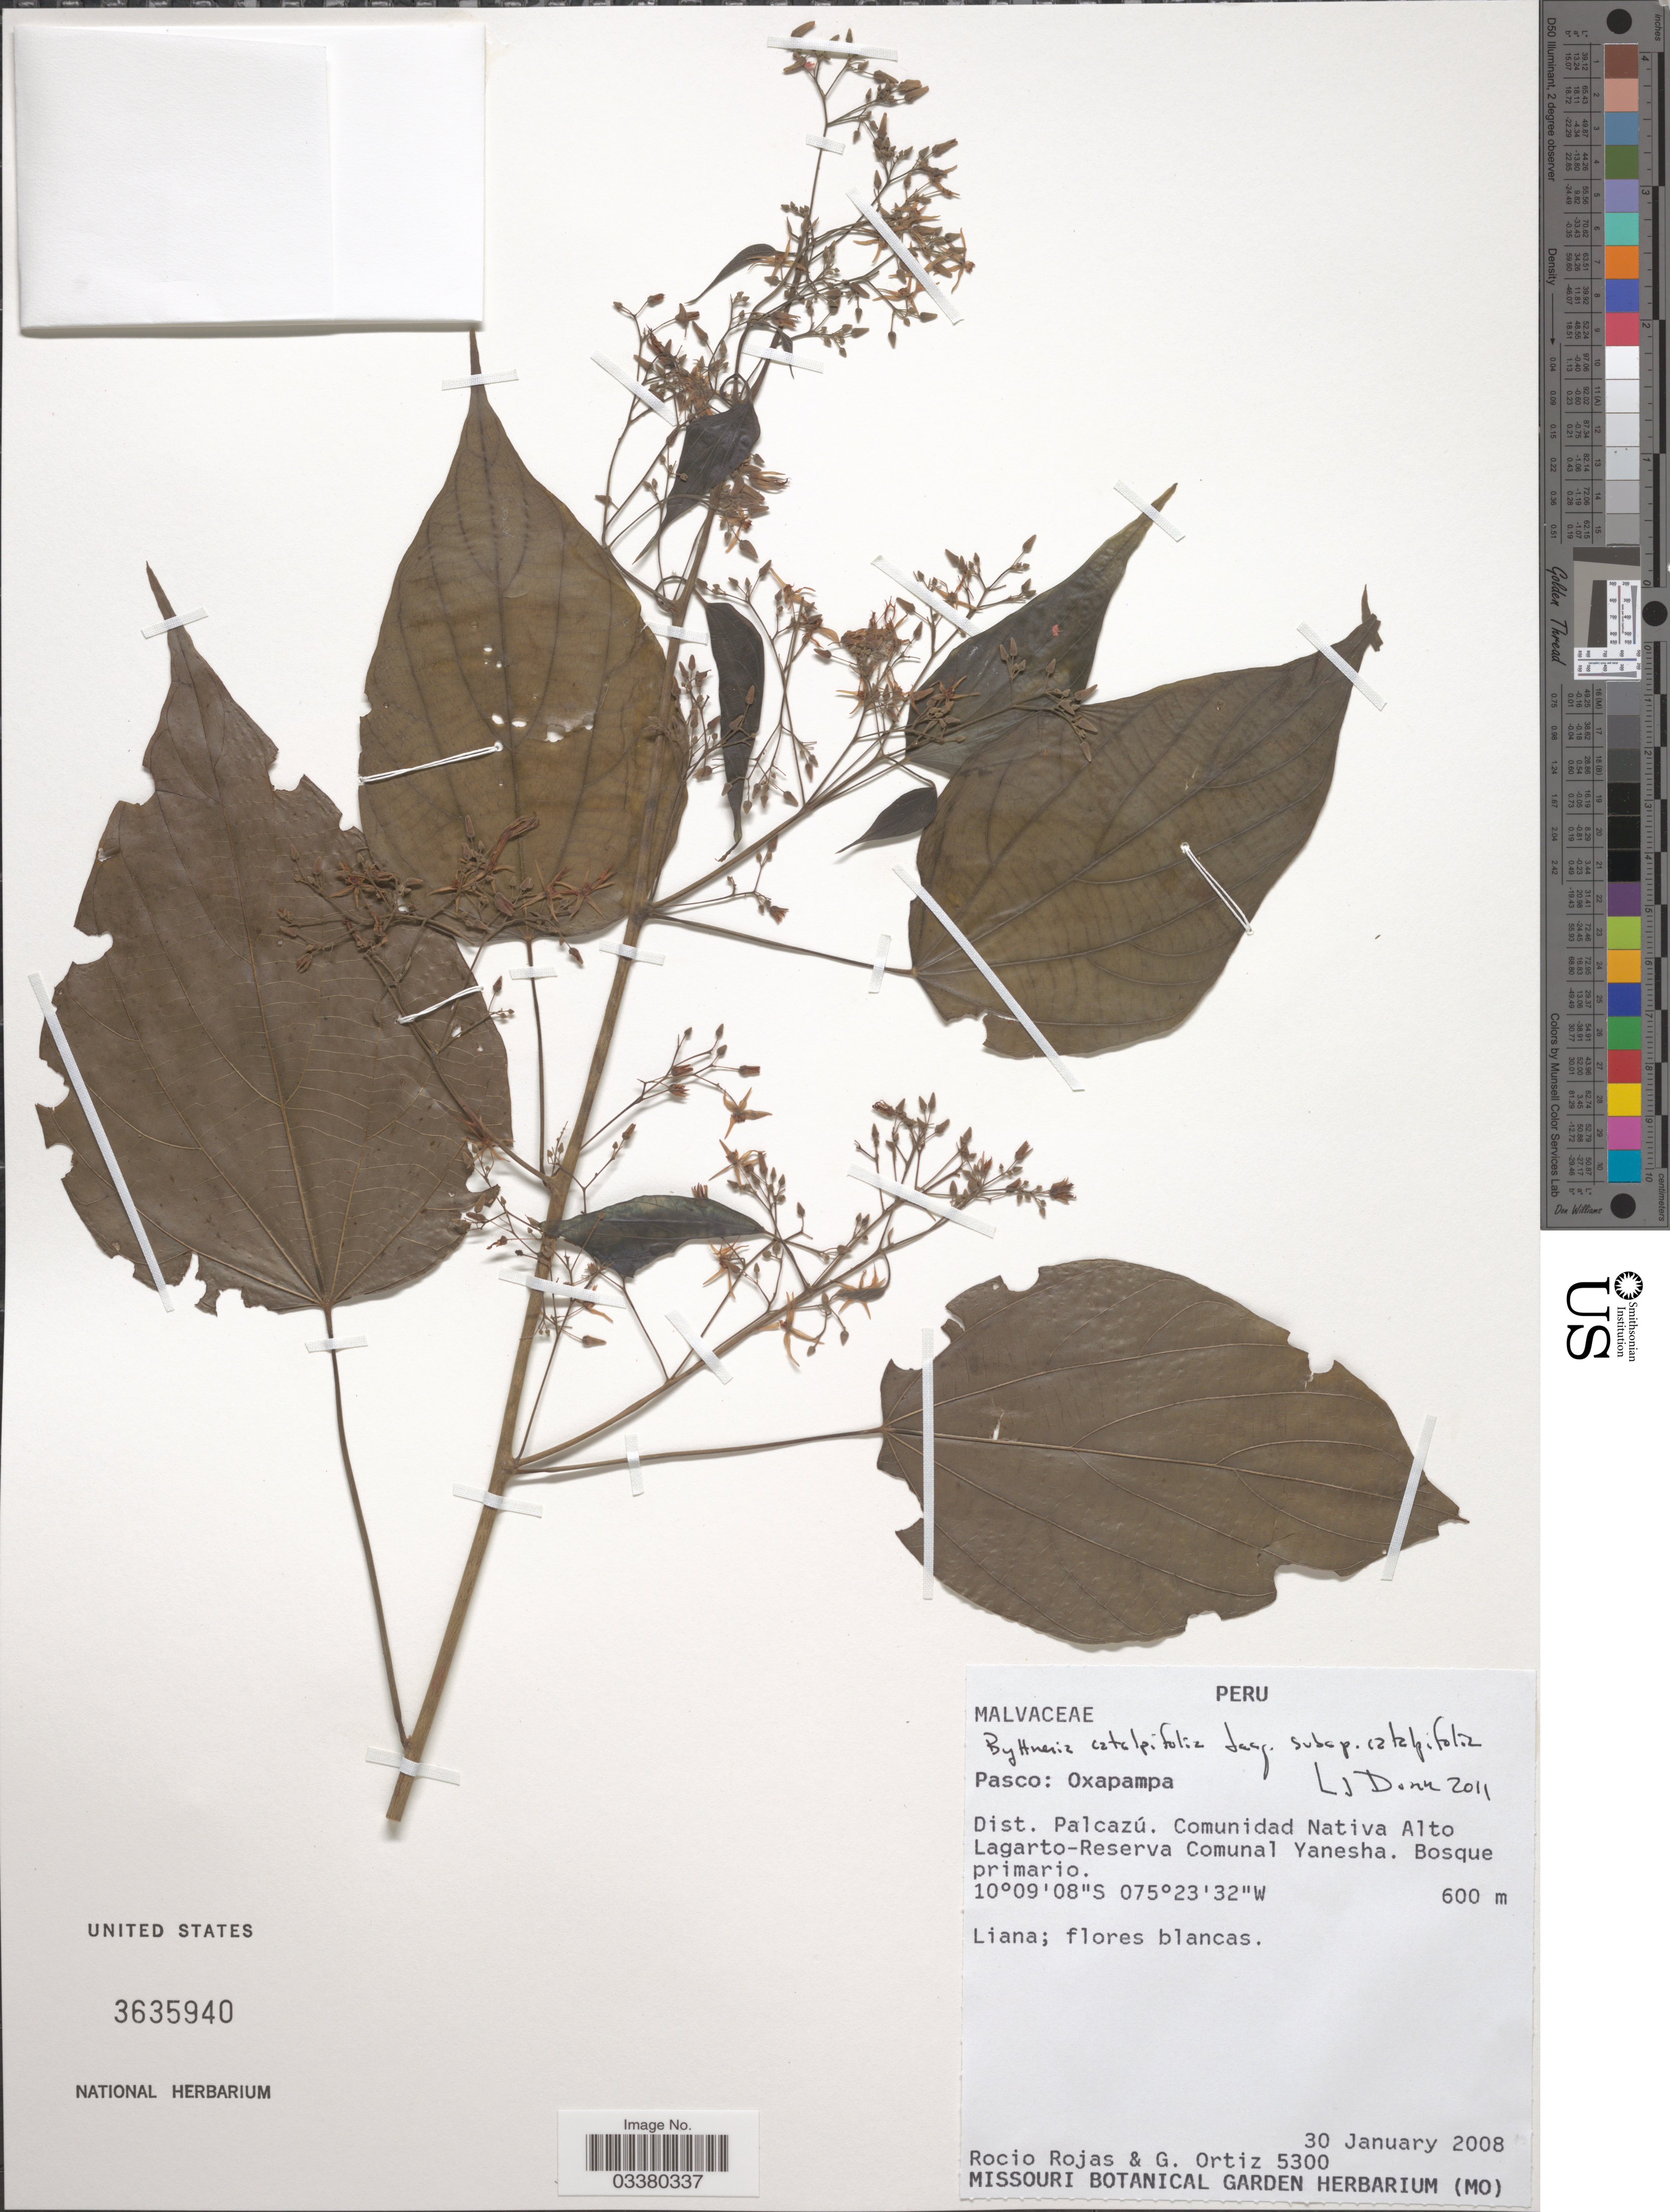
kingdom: Plantae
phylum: Tracheophyta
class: Magnoliopsida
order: Malvales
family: Malvaceae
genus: Byttneria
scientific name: Byttneria catalpifolia subsp. catalpifolia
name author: Jacq.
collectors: R. Rojas & G. Ortiz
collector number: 5300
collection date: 2008-01-30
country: Peru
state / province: Pasco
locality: Oxapampa. Dist. Palcazú. Comunidad Nativa Alto Lagarto - Reserva Comunal Yanesha.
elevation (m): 600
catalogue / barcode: US 3635940